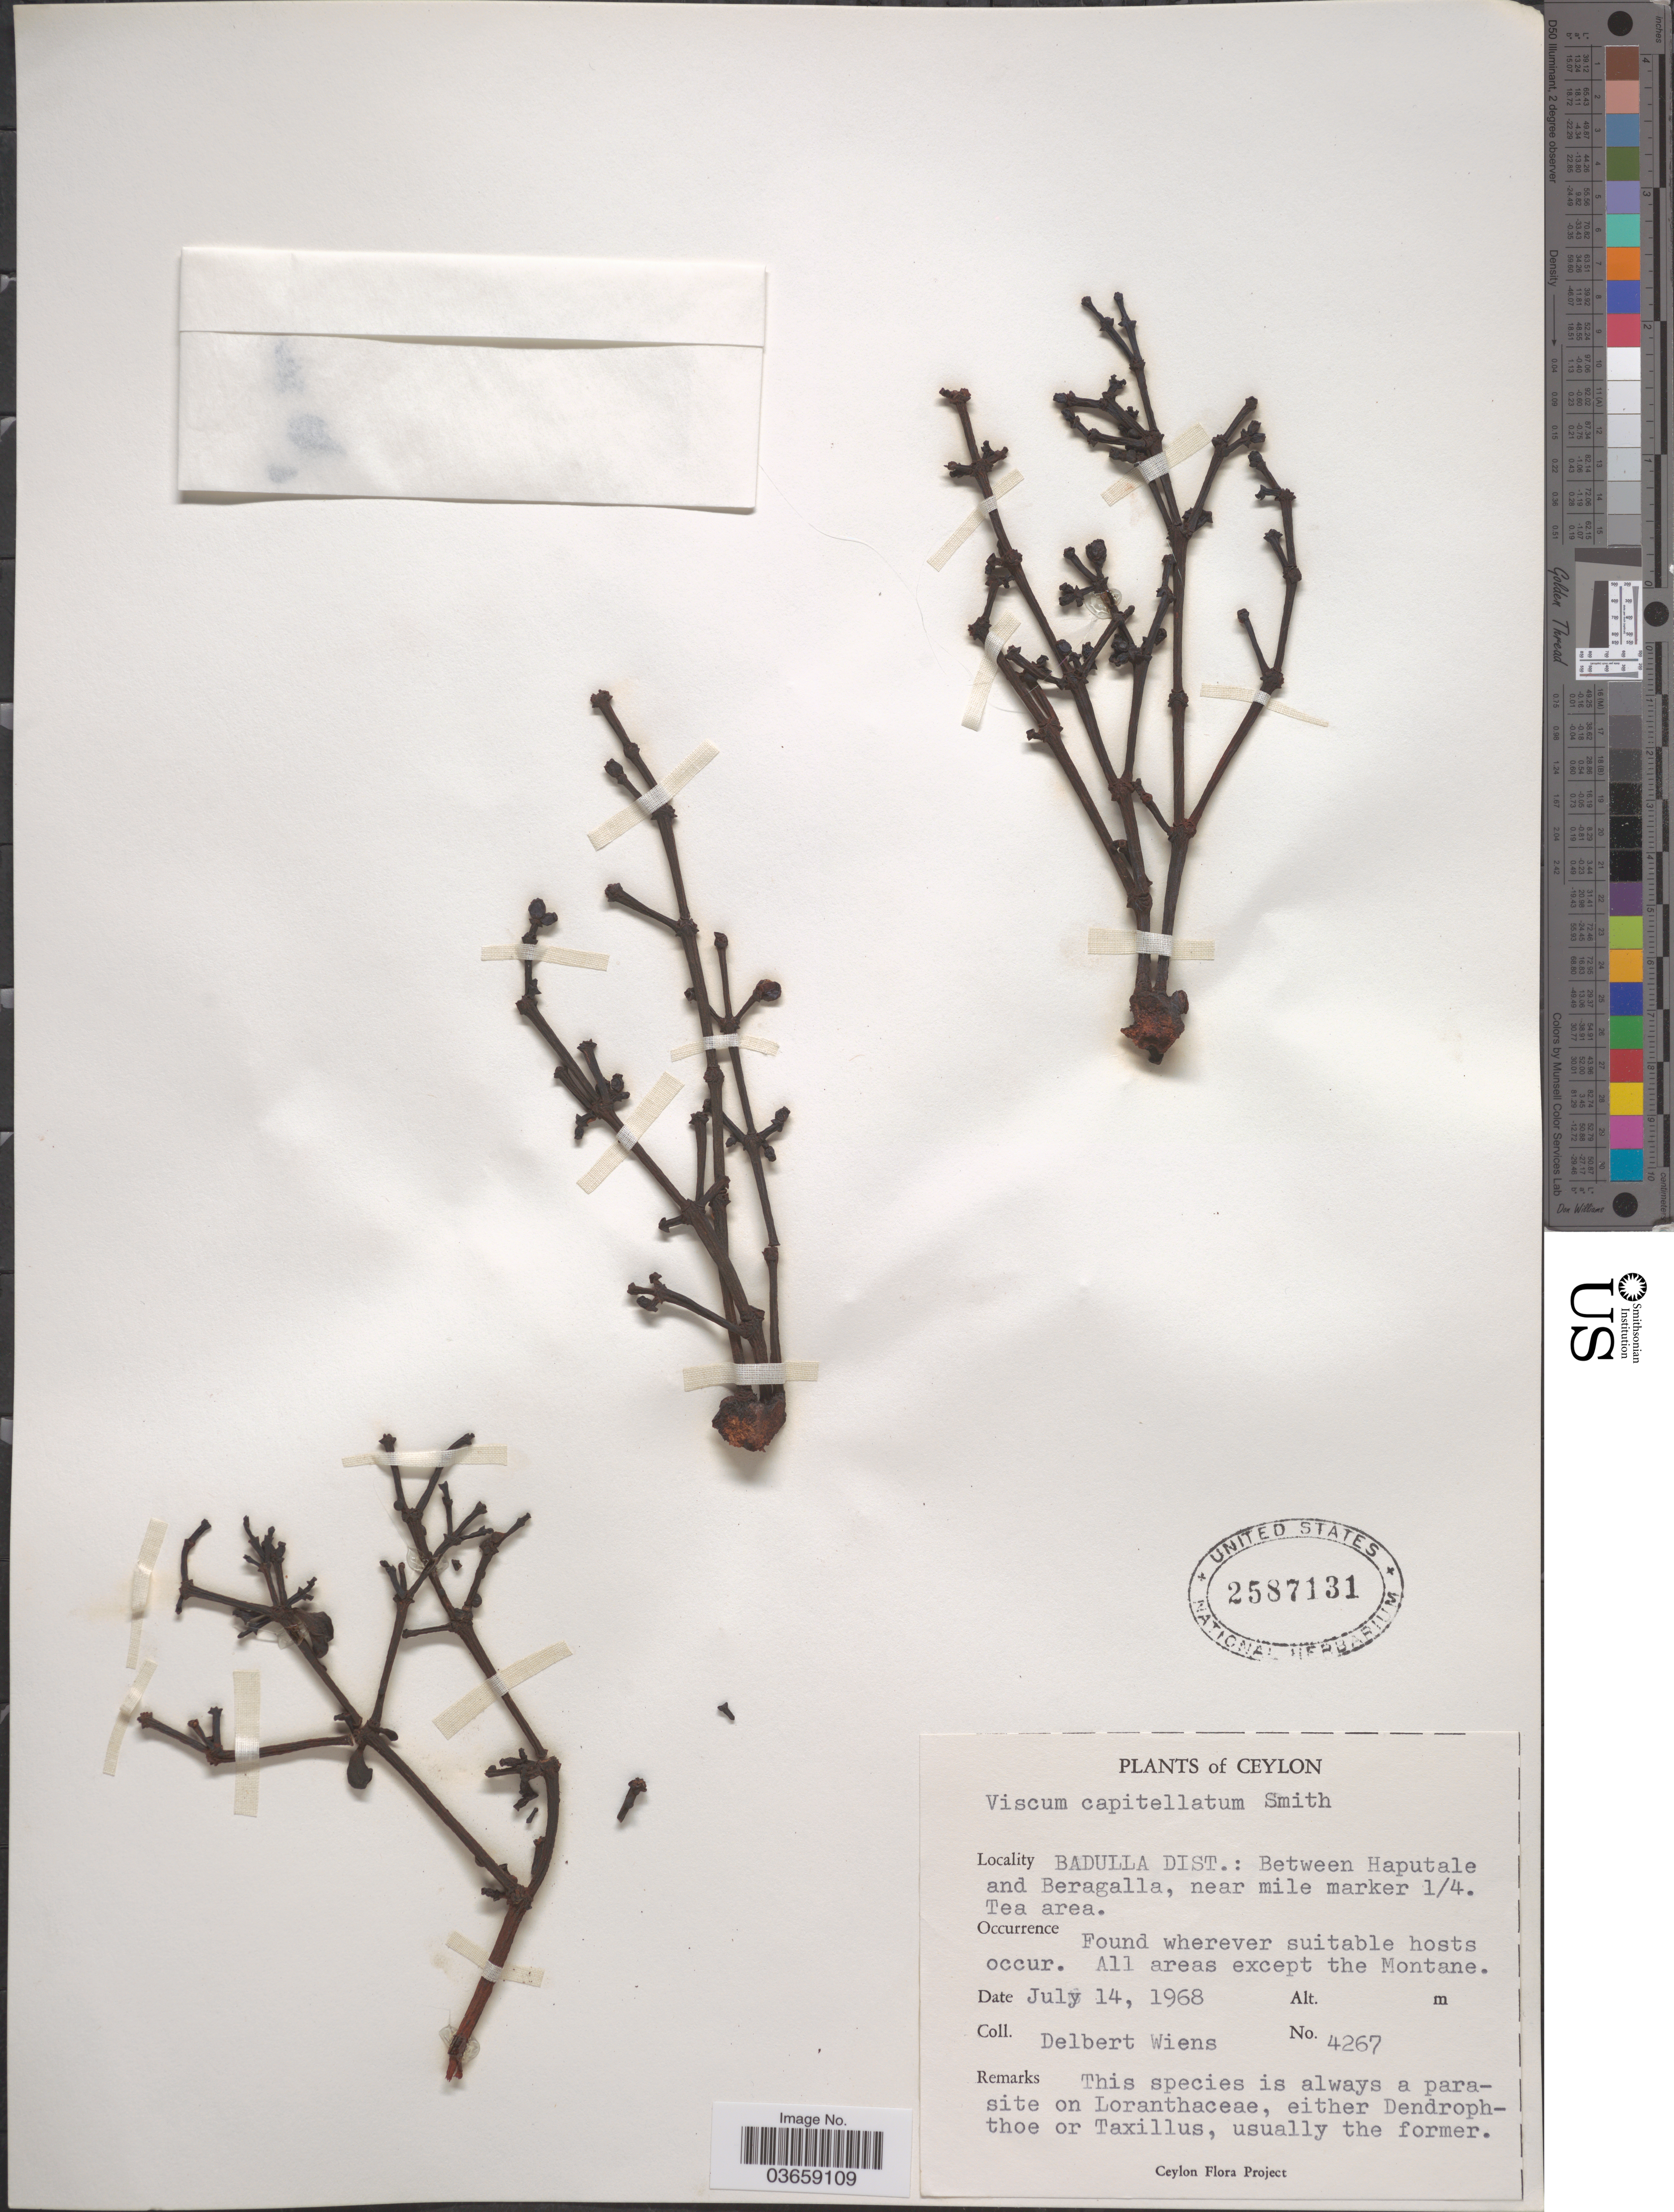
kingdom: Plantae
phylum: Tracheophyta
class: Magnoliopsida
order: Santalales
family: Viscaceae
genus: Viscum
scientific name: Viscum capitellatum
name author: Sm.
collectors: D. Wiens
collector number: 4267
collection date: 1968-07-14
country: Sri Lanka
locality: Ceylon. Badulla Dist.: Between Haputale and Beragalla, near mile marker 1/4. Tea area.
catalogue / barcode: US 2587131